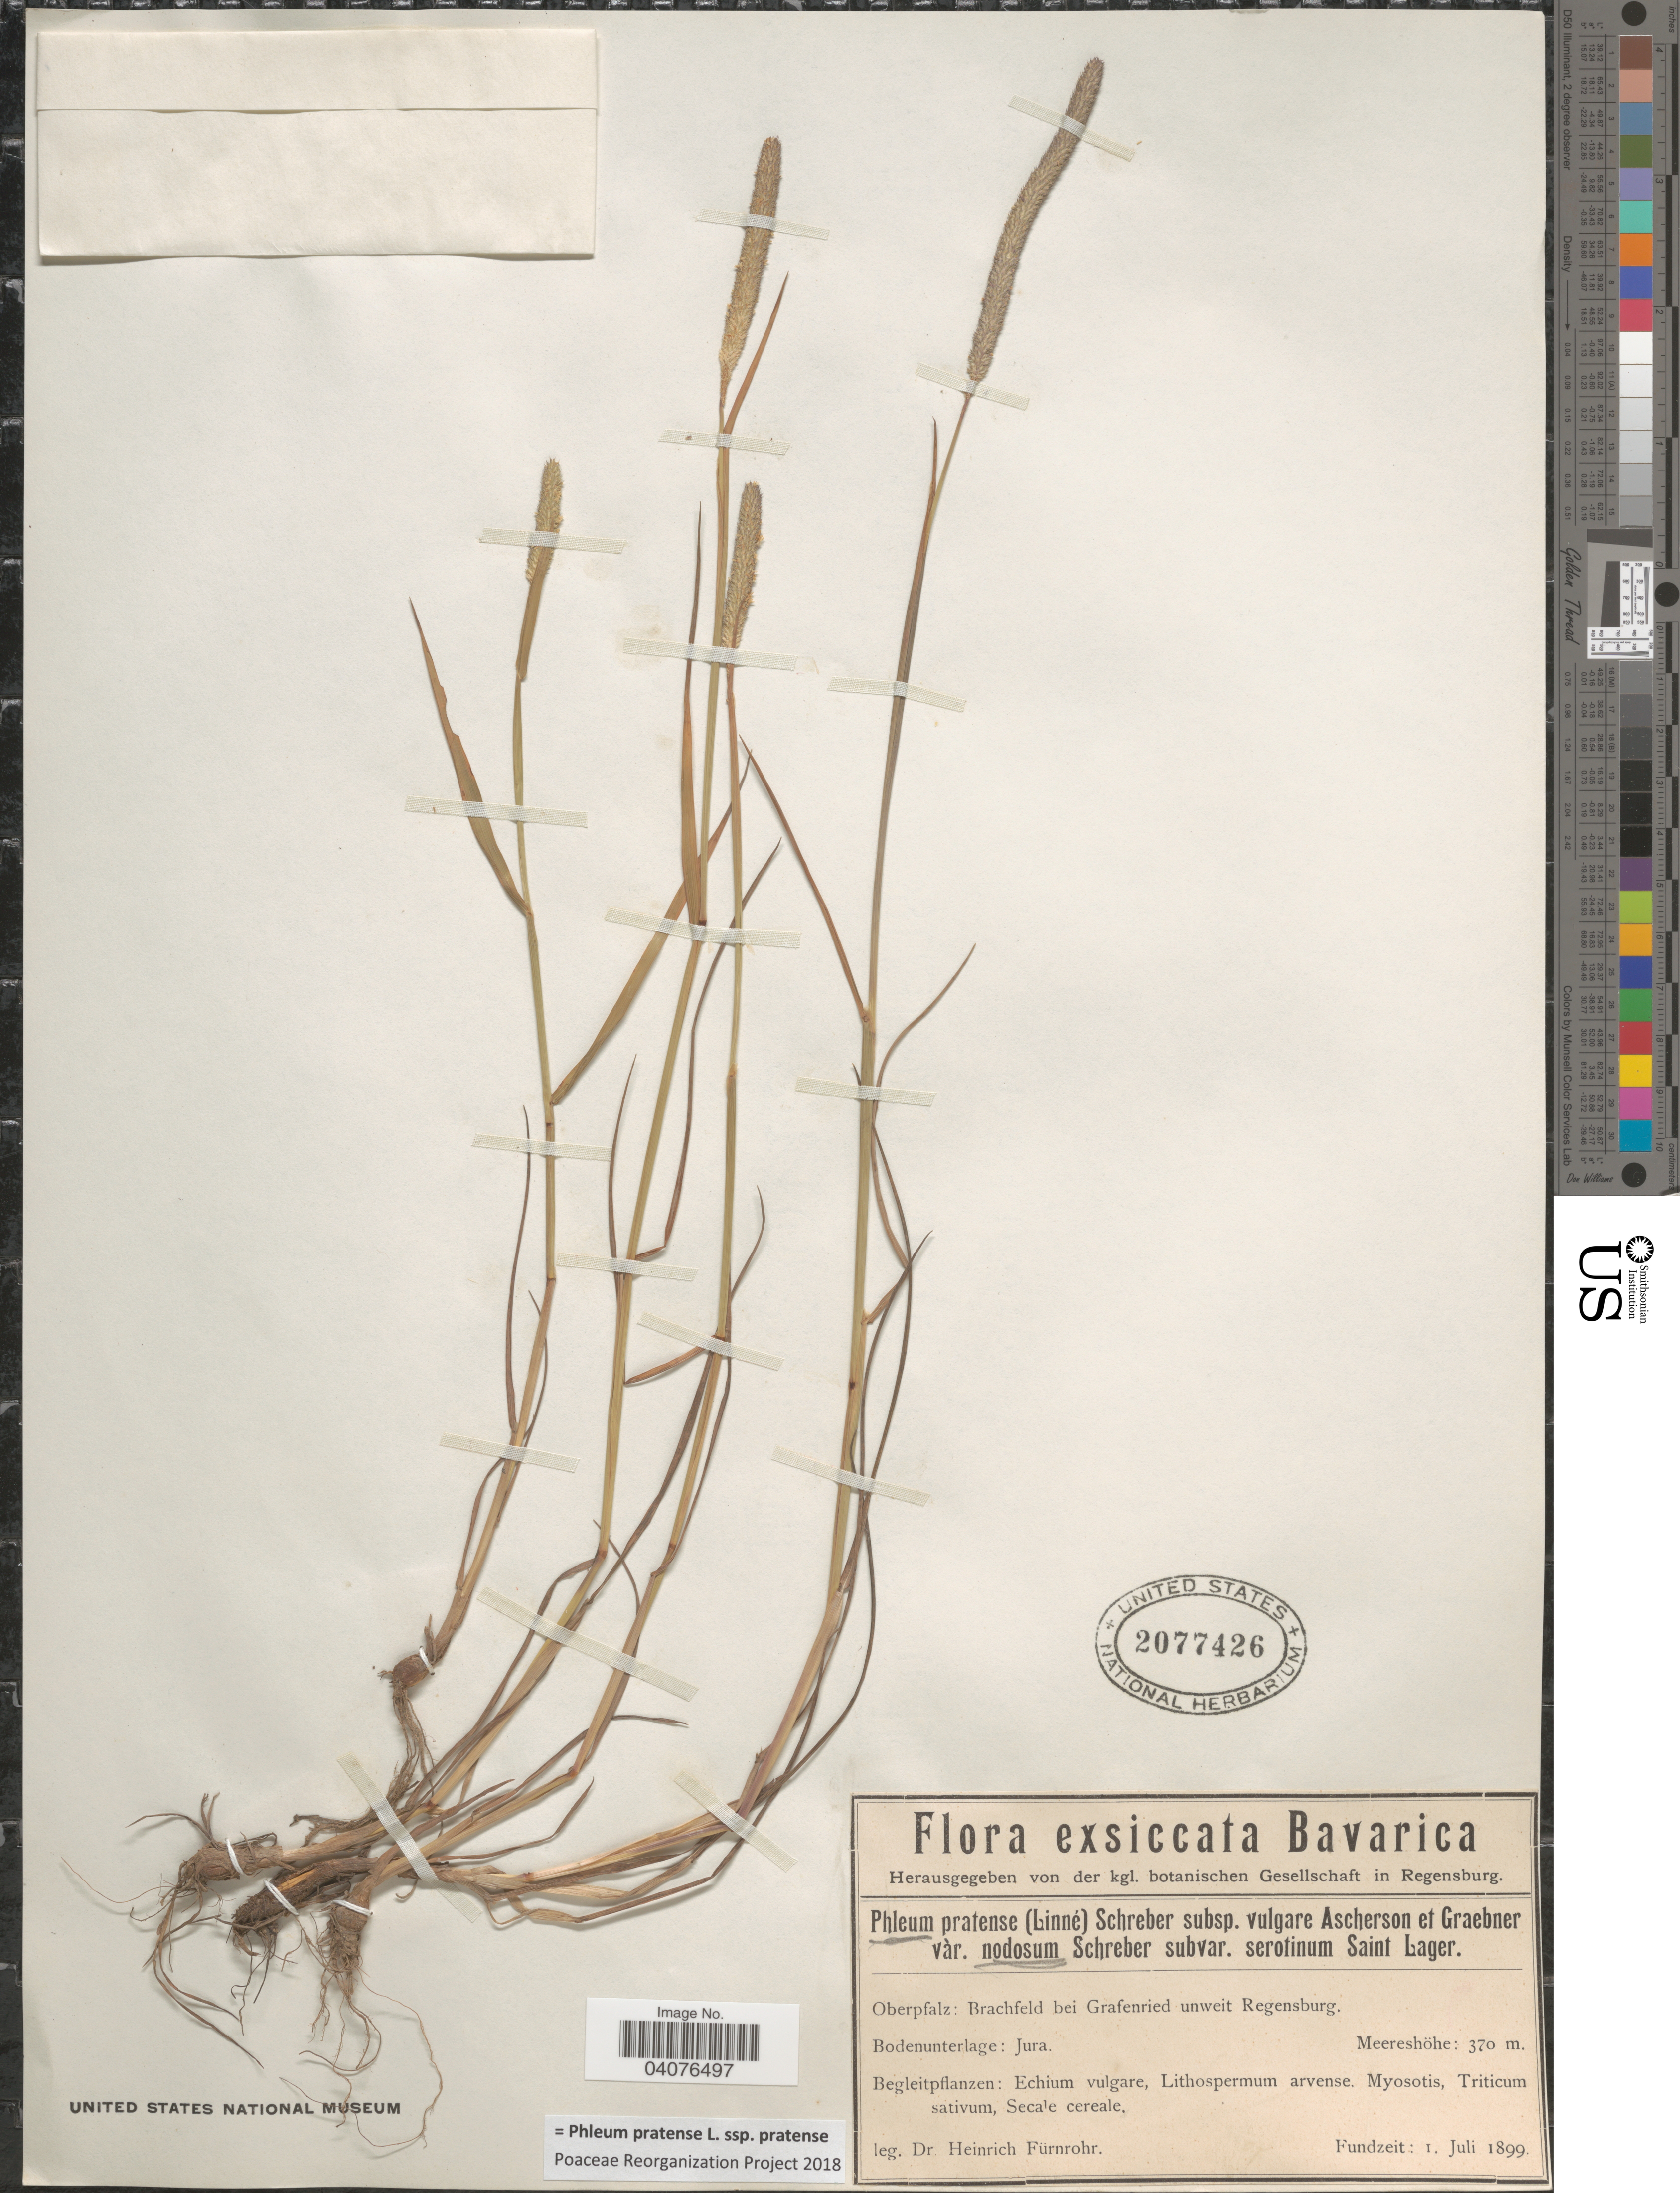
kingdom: Plantae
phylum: Tracheophyta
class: Liliopsida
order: Poales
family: Poaceae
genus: Phleum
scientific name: Phleum pratense subsp. pratense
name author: L.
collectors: H. Fürnrohr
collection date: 1899-07-01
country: Germany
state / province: Bayern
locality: Bavarica. Oberpflaz: Brachfeld bei Grafenried unweit Regensburg.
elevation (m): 370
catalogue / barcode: US 2077426